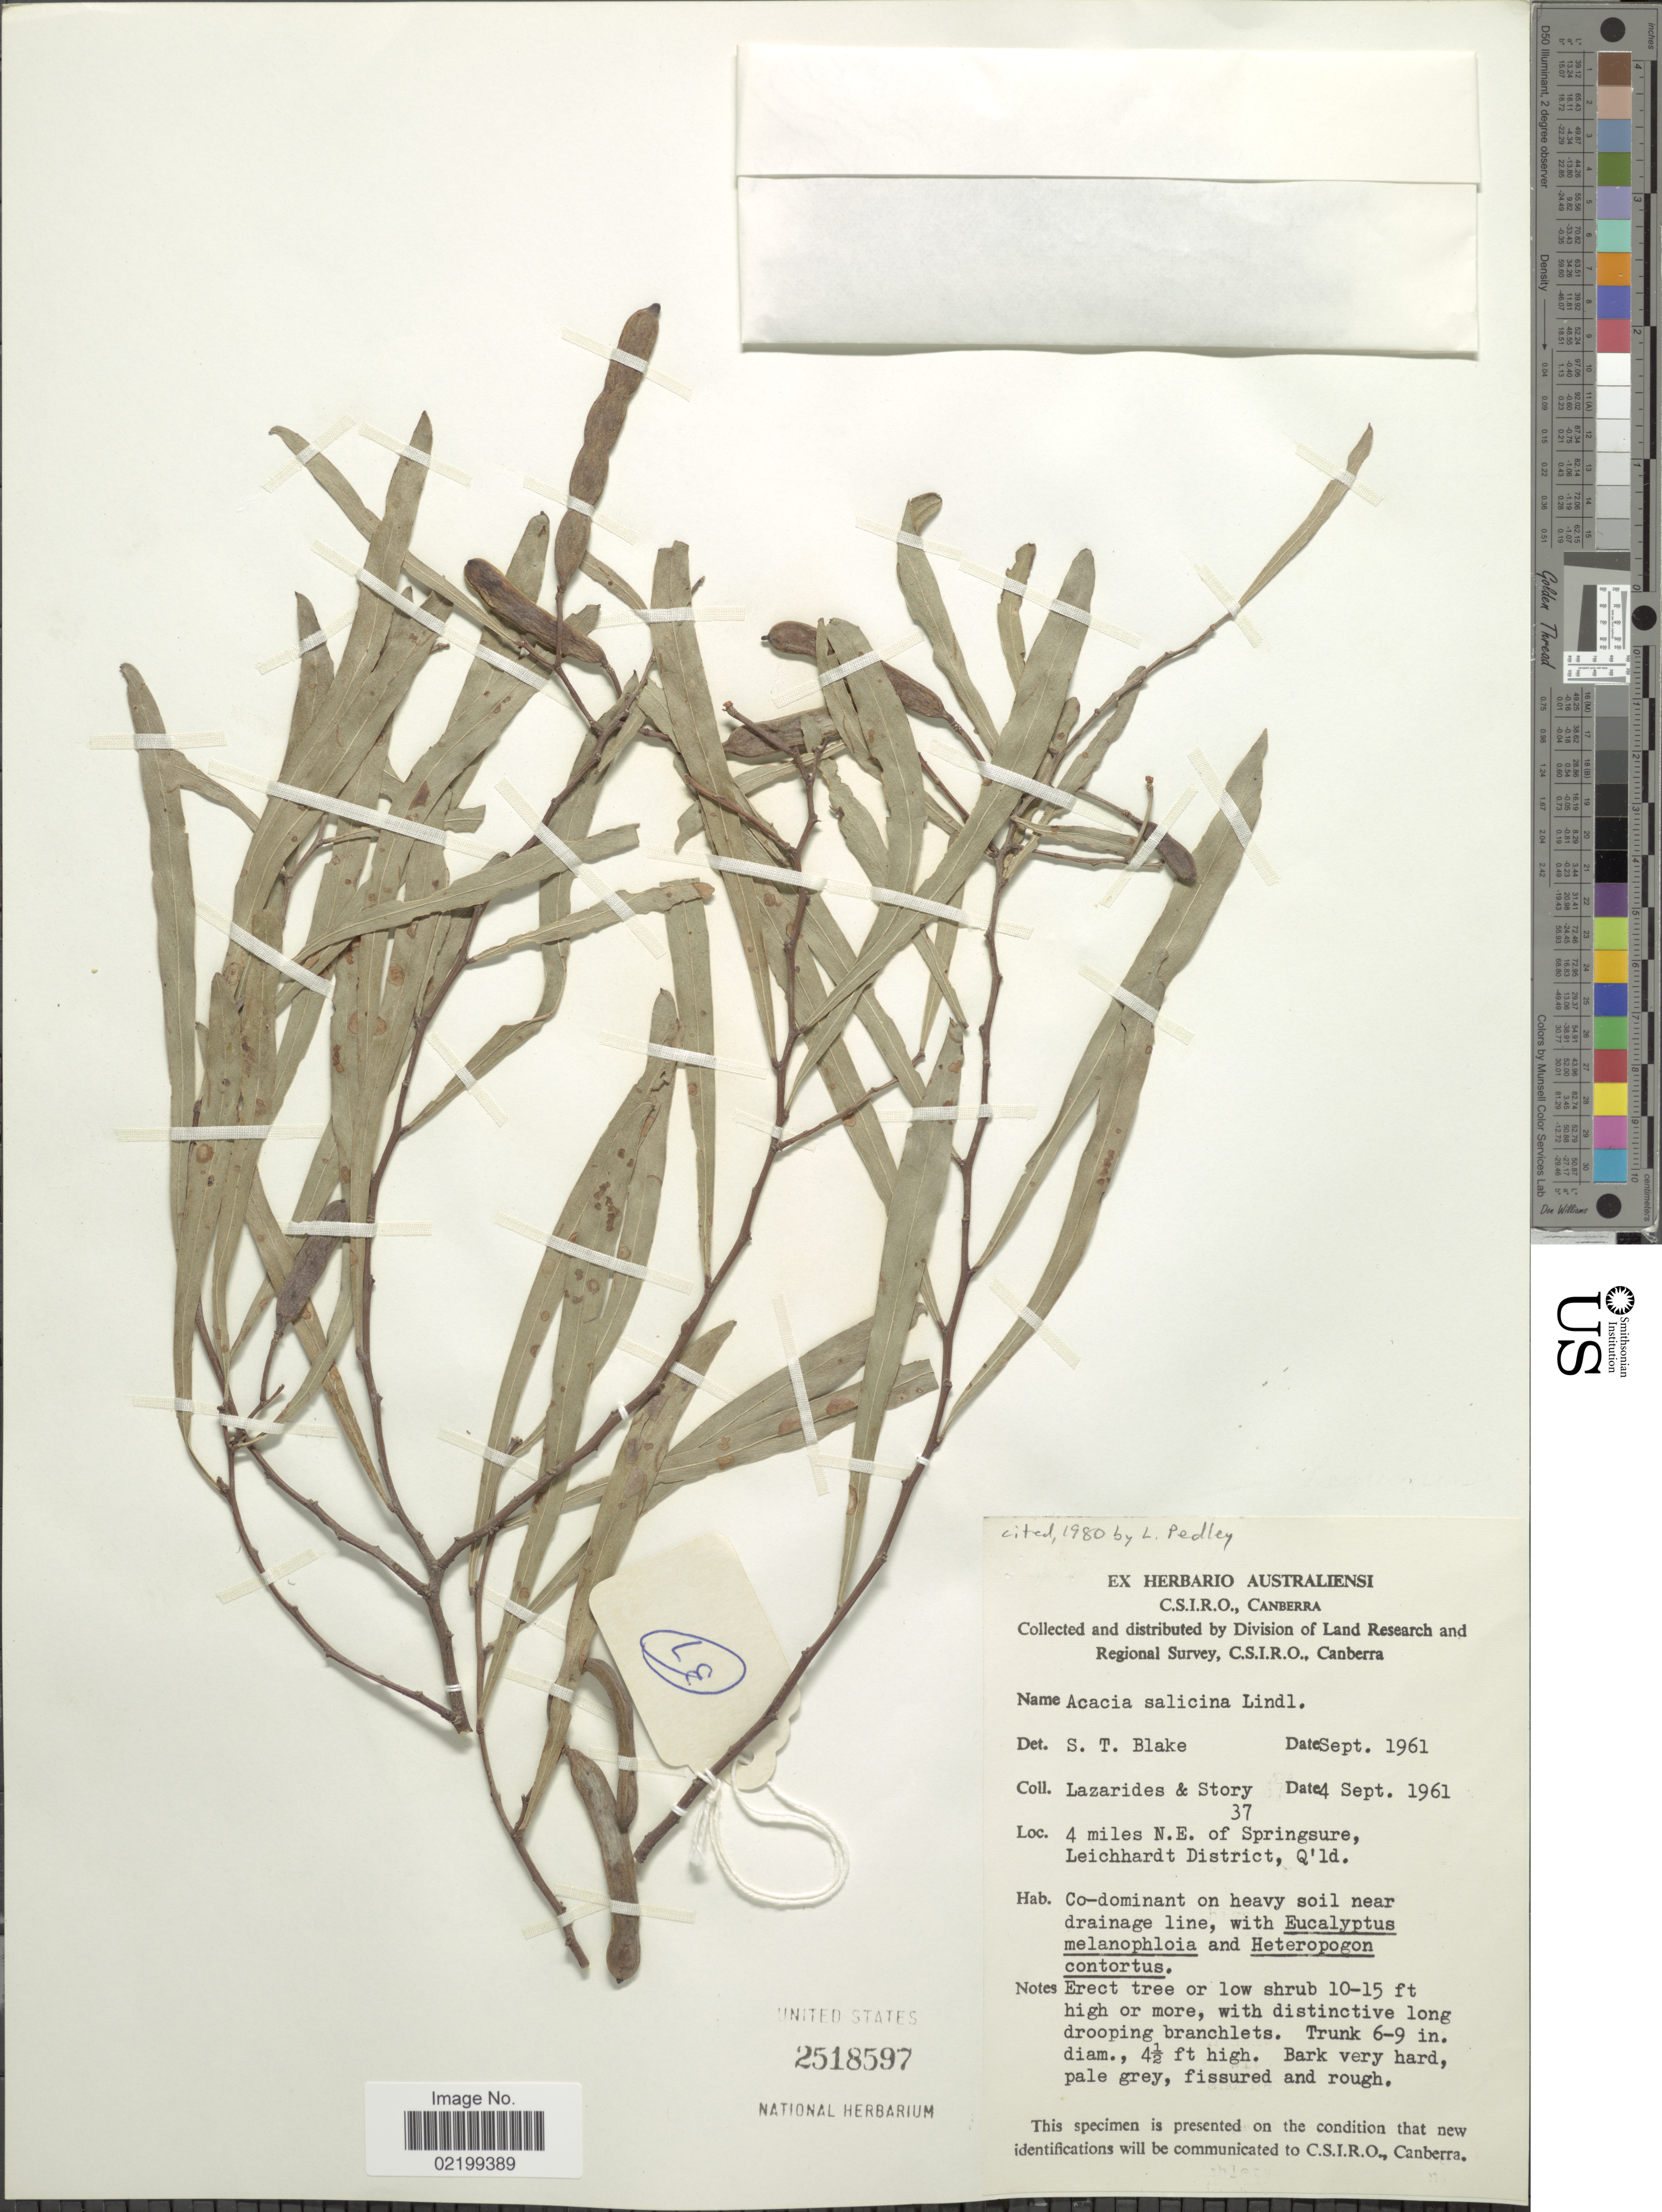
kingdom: Plantae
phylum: Tracheophyta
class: Magnoliopsida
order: Fabales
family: Fabaceae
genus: Acacia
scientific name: Acacia salicina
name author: Lindl.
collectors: M. Lazarides & -. Story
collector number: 37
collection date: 1961-09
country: Australia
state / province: Queensland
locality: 4 miles N.E. of Springsure, Lecichhardt District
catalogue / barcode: US 2518597